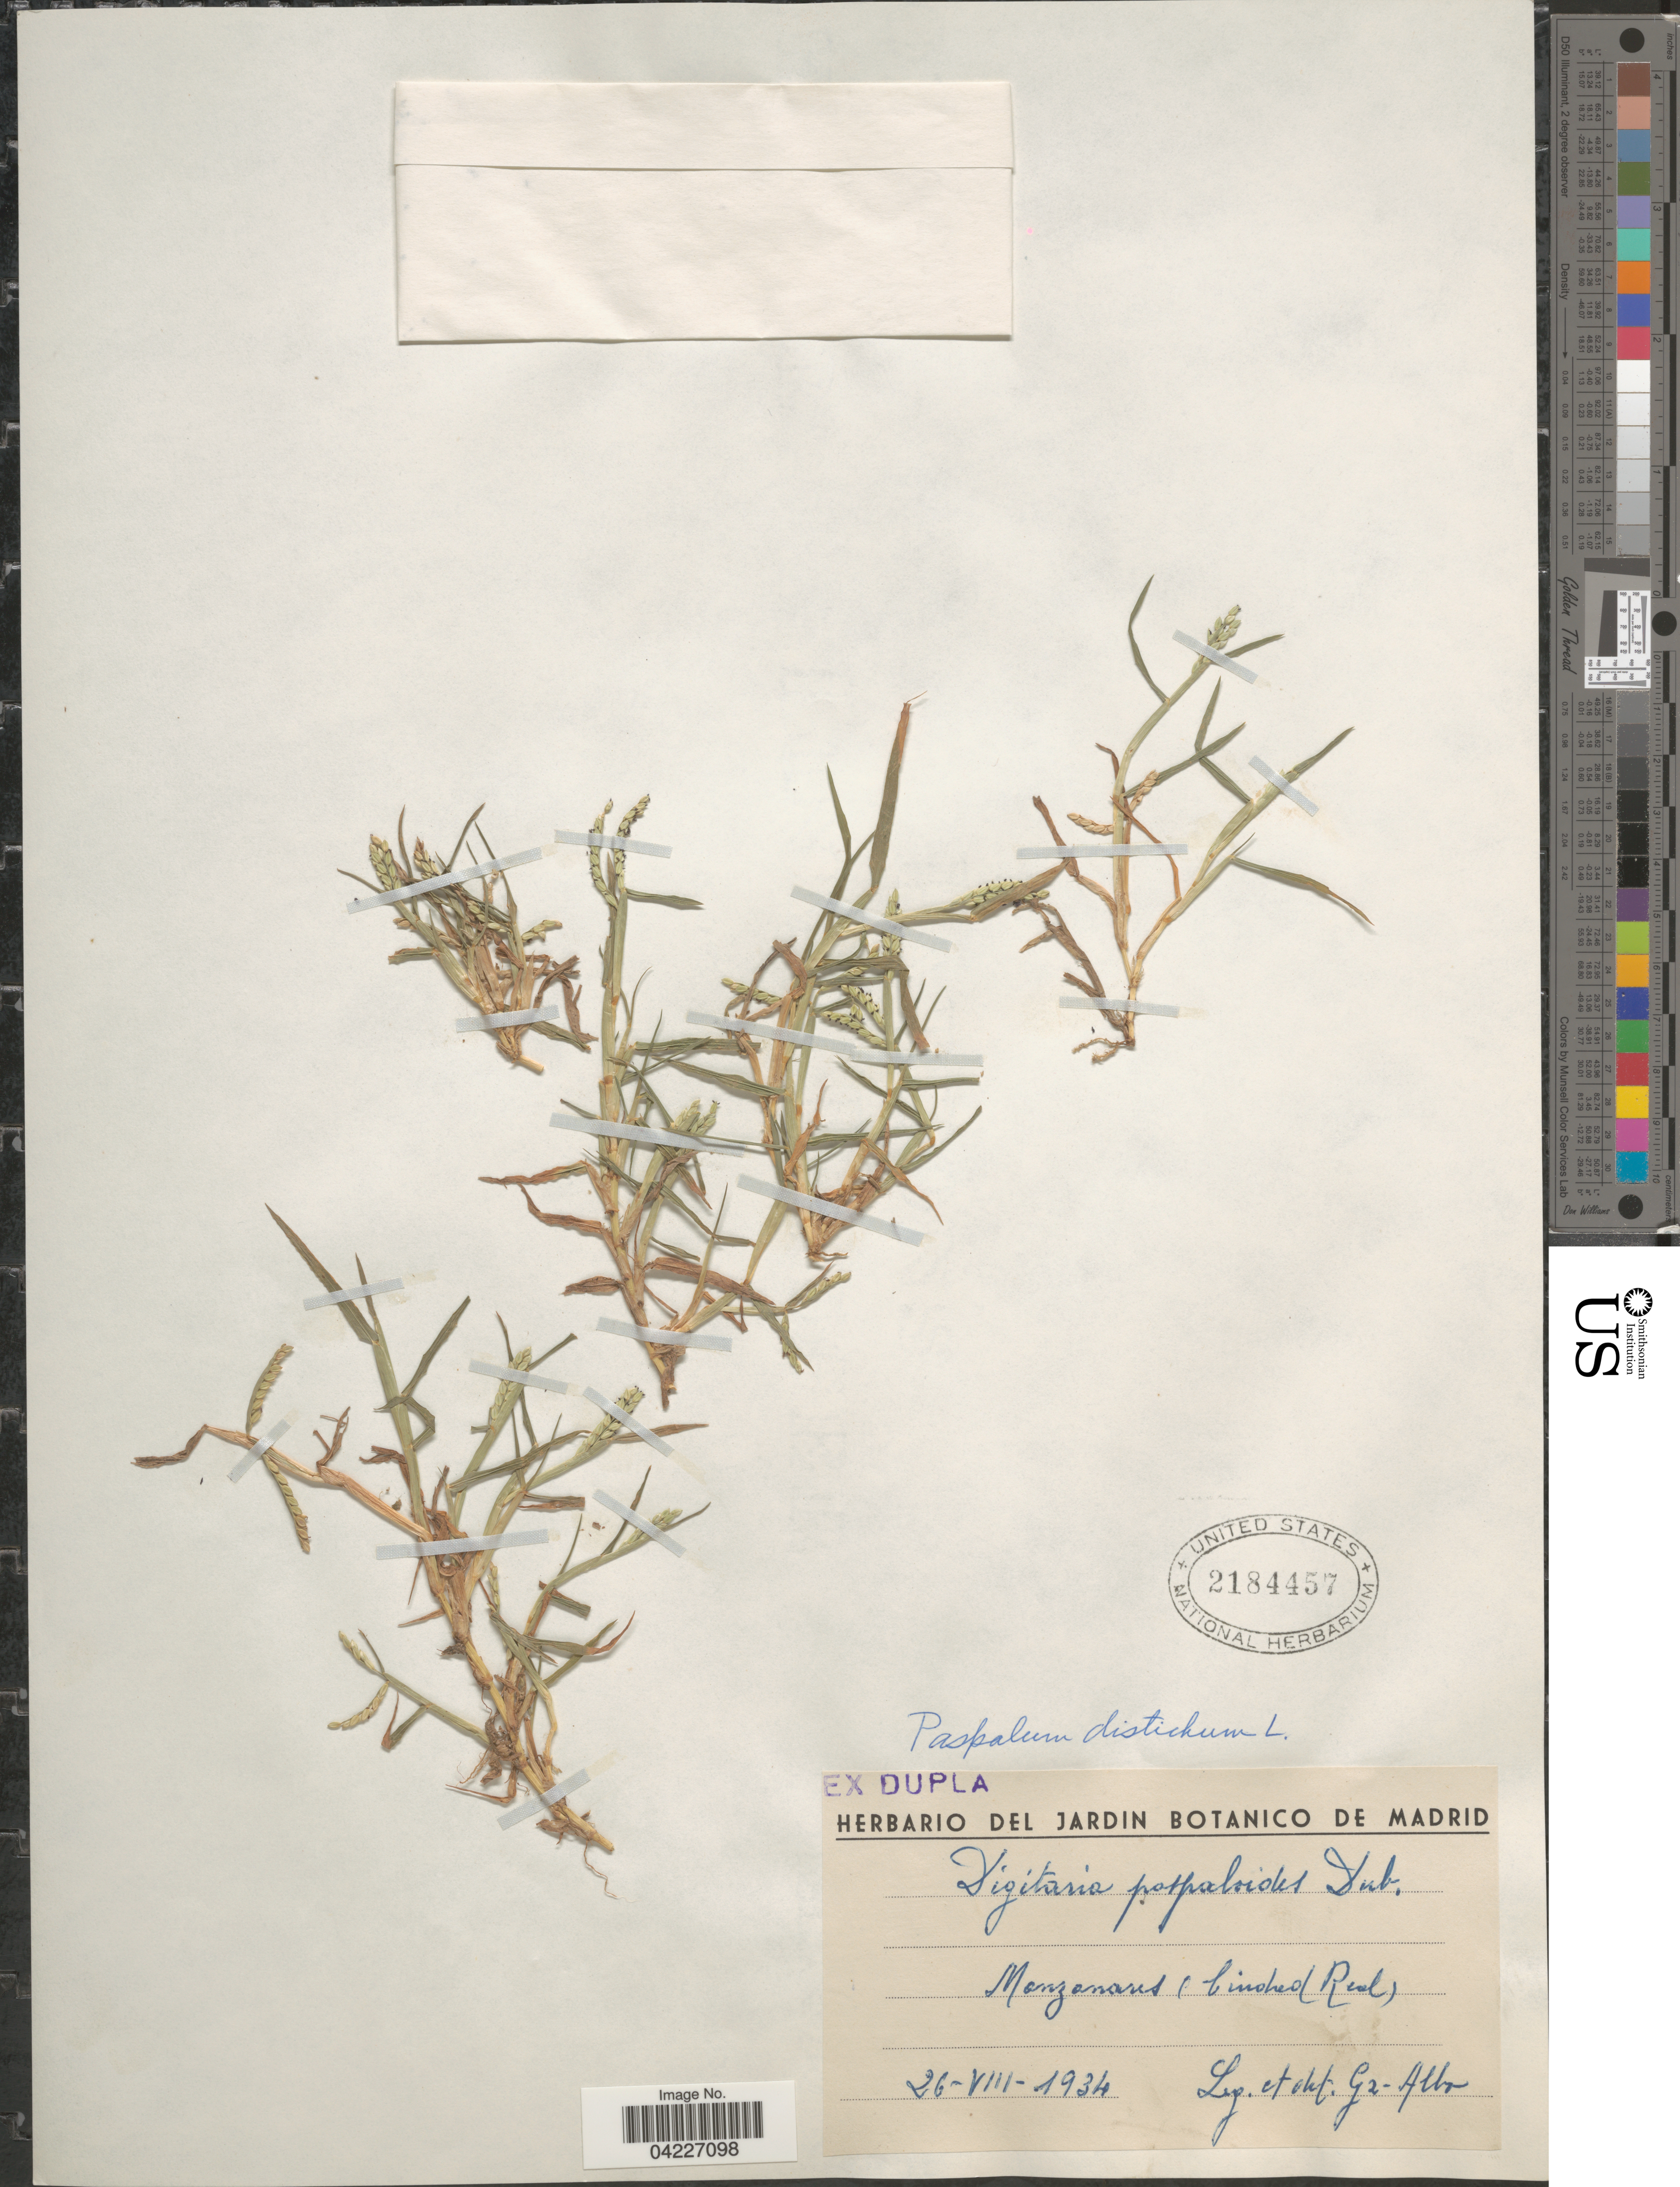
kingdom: Plantae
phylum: Tracheophyta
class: Liliopsida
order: Poales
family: Poaceae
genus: Paspalum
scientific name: Paspalum distichum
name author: L.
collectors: G. Albo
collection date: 1934-08-26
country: Spain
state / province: Madrid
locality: Manzonares (Ciudad Real).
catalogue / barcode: US 2184457